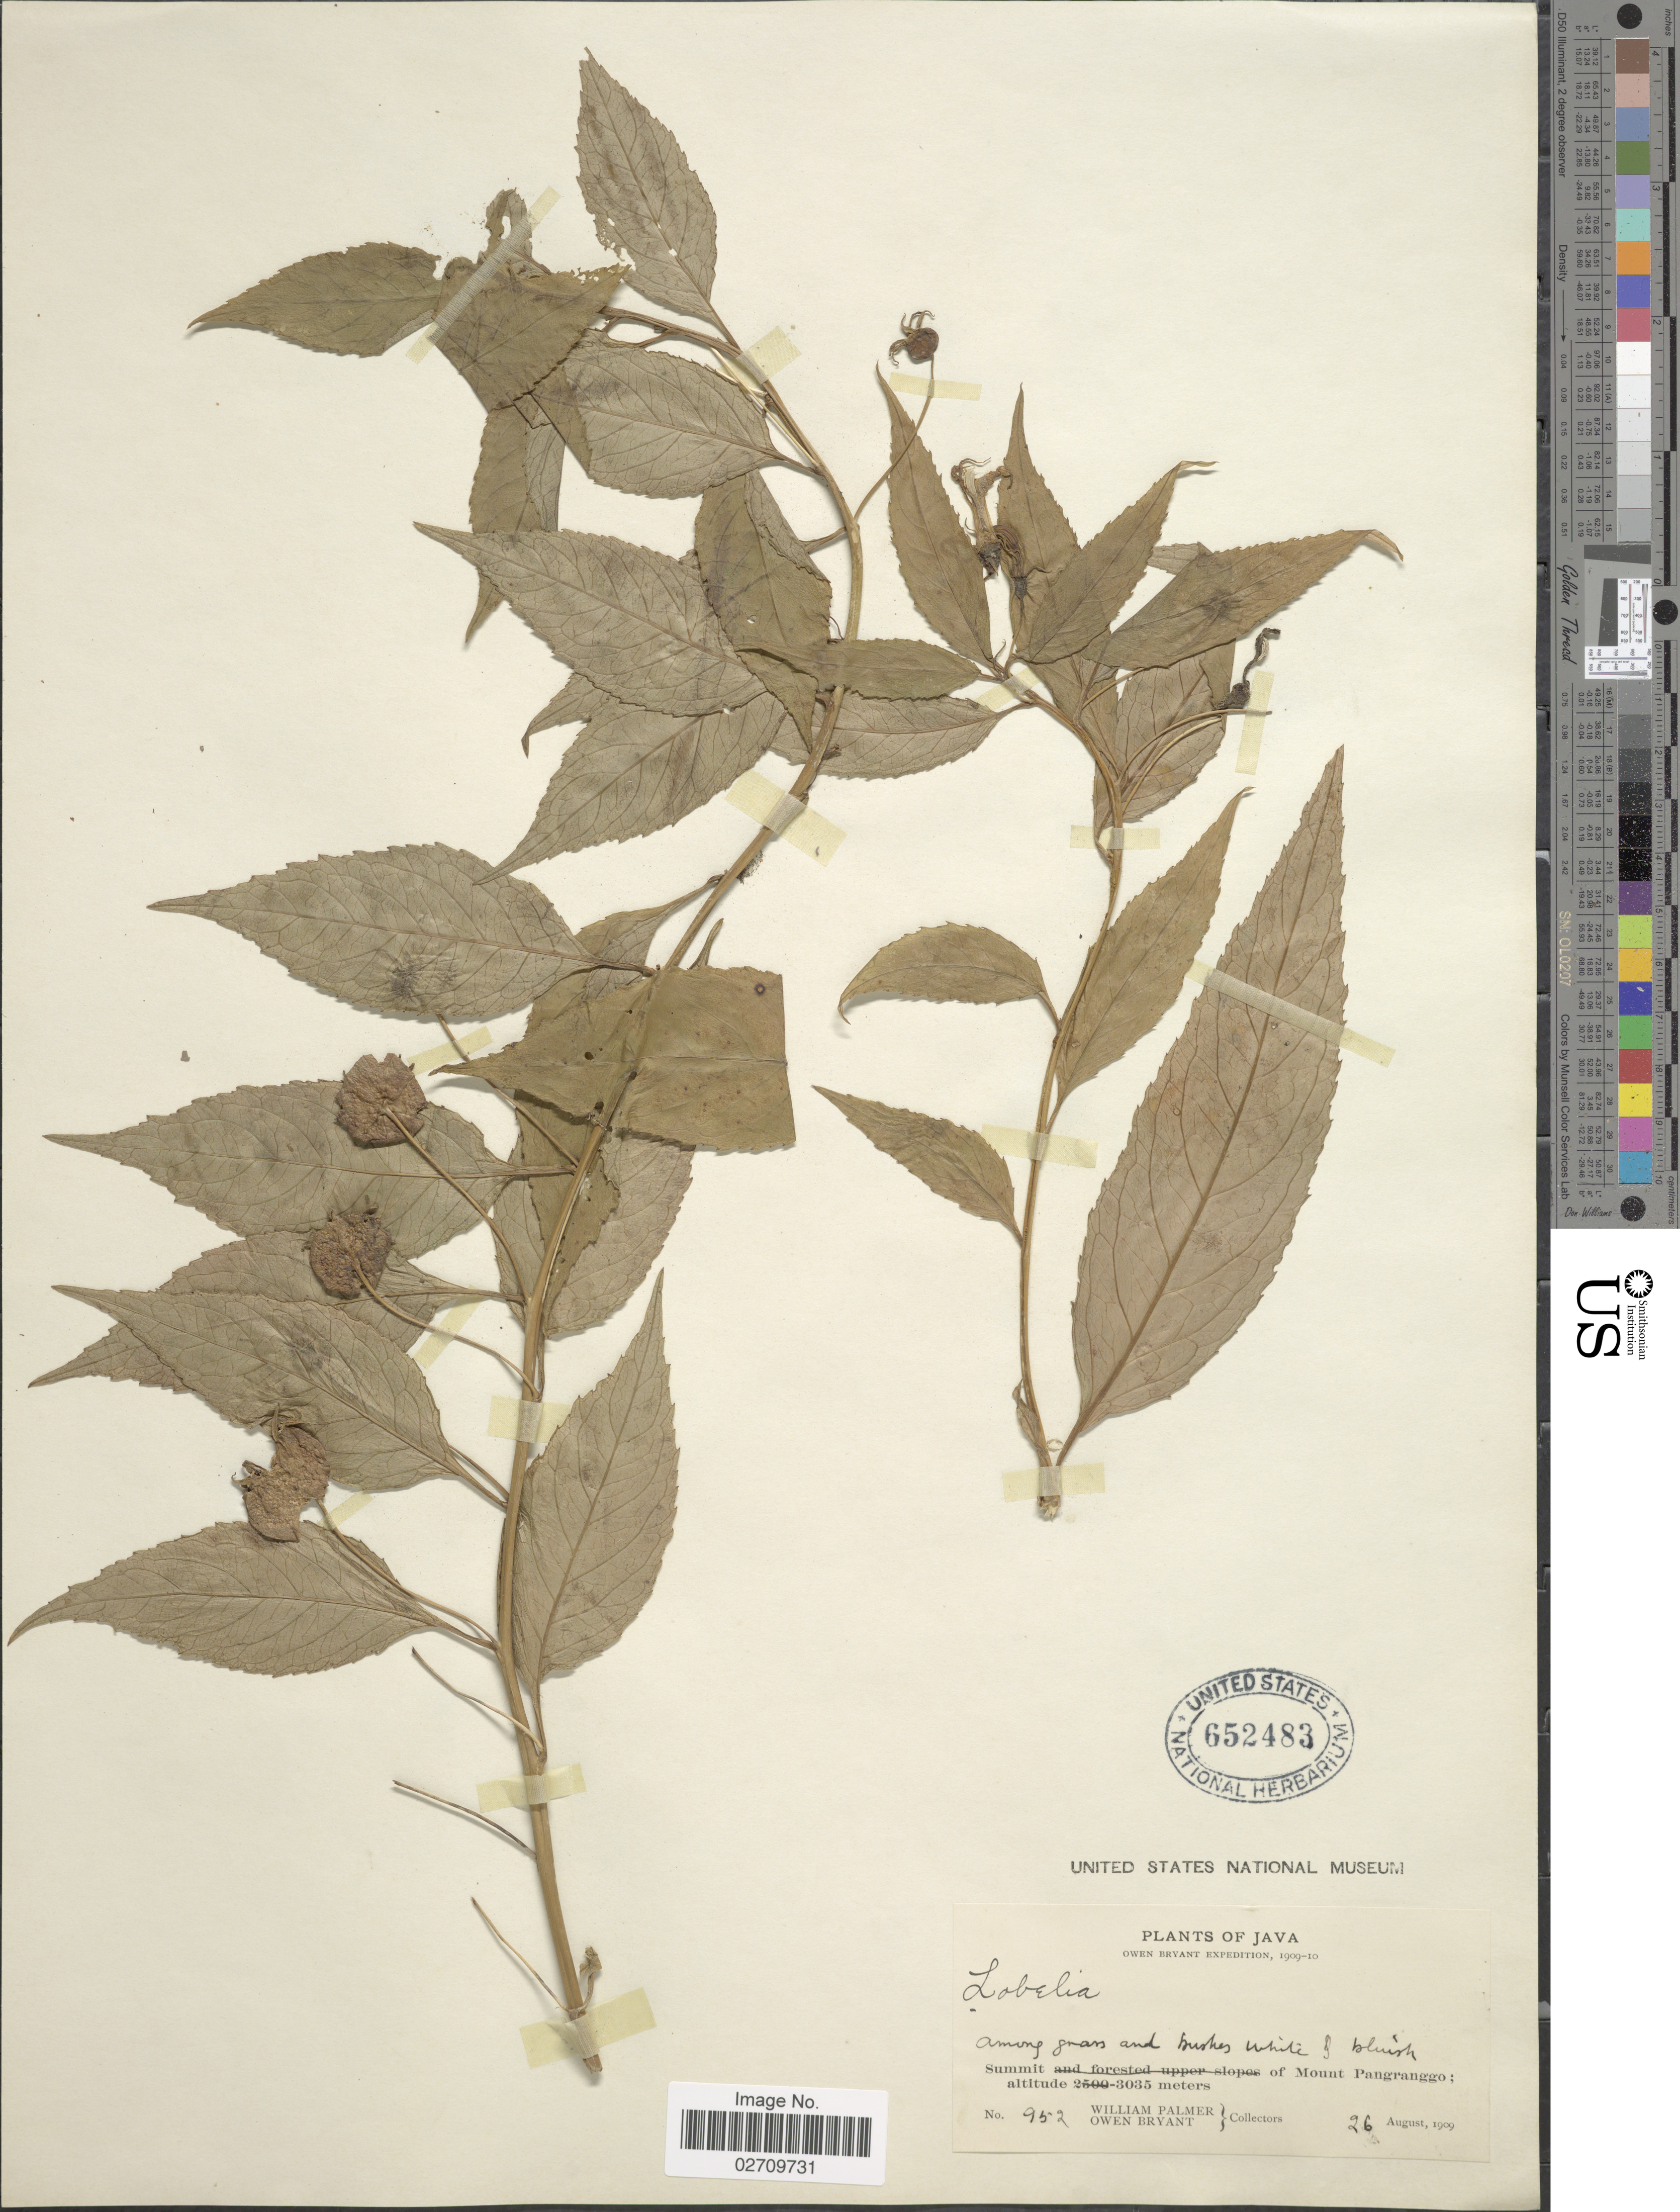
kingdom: Plantae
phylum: Tracheophyta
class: Magnoliopsida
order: Asterales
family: Campanulaceae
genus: Cyclocodon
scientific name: Cyclocodon sp.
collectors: W. Palmer & O. Bryant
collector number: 952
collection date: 1909-08-26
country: Indonesia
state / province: Java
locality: Summit of Mount Pangranggo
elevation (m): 3035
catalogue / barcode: US 652483